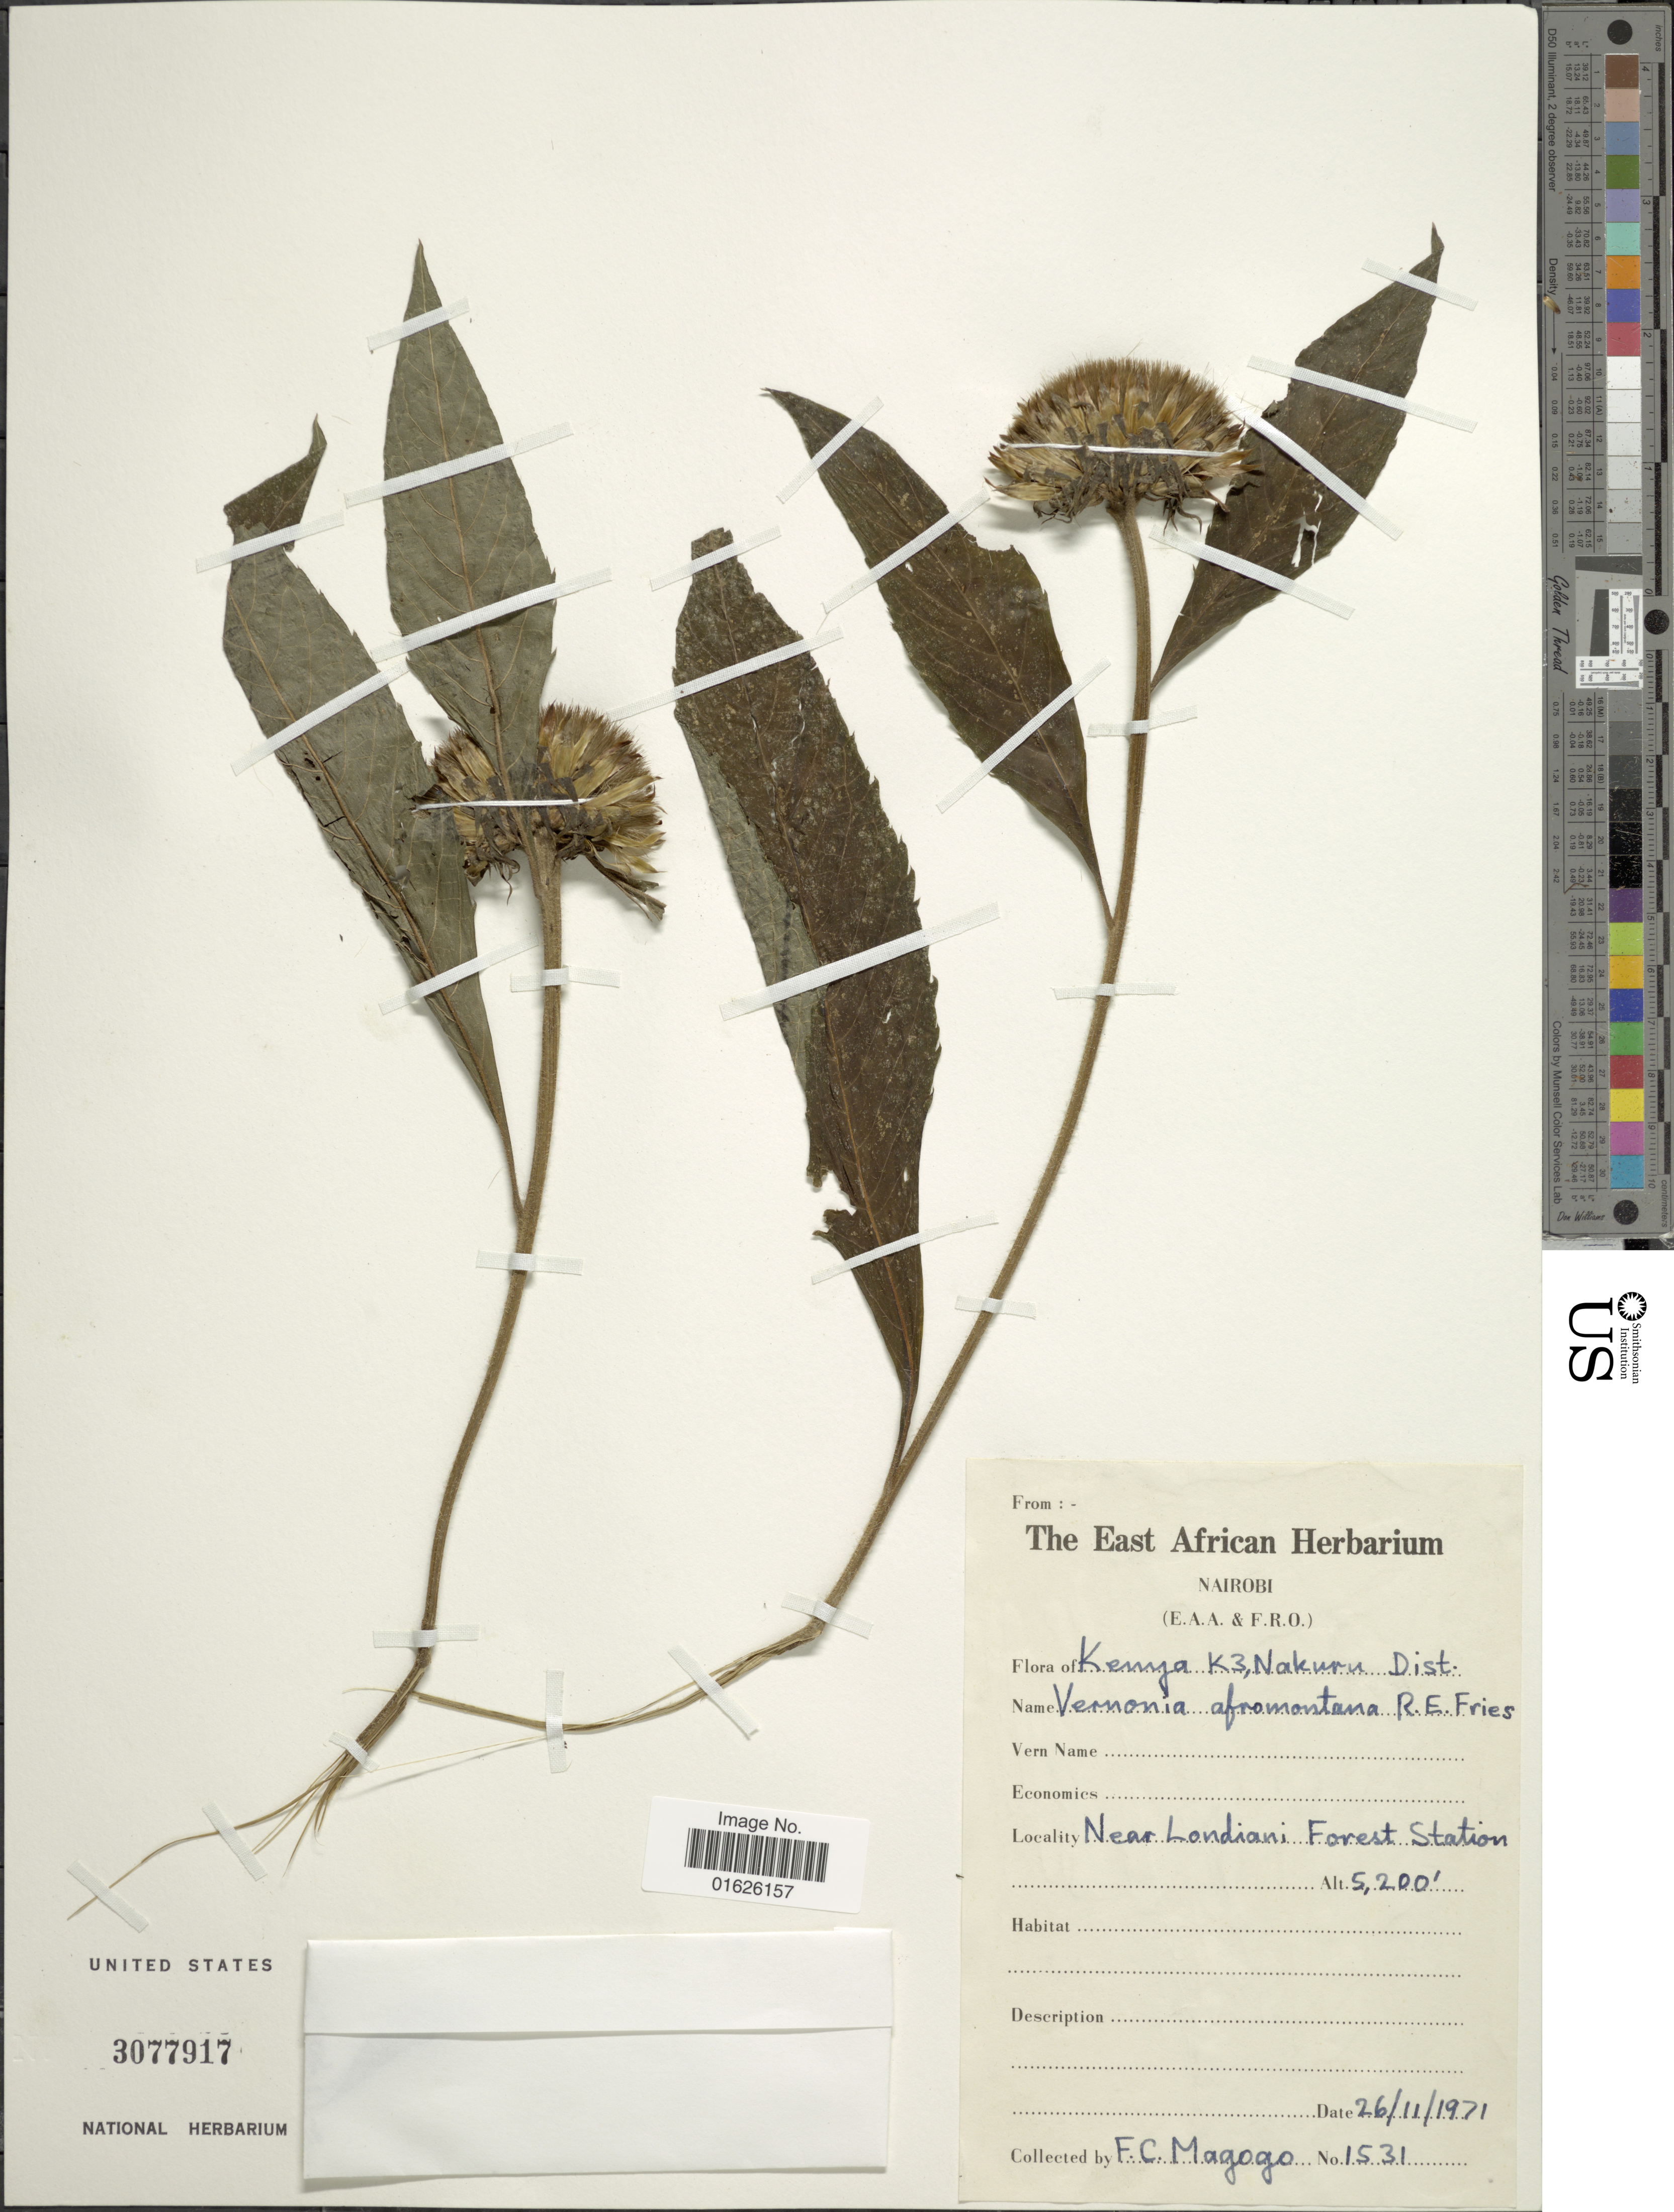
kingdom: Plantae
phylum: Tracheophyta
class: Magnoliopsida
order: Asterales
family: Asteraceae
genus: Centrapalus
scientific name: Centrapalus pauciflorus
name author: (Willd.) H. Rob.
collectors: F. Magogo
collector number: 1531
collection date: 1971-11-26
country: Kenya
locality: Nairobi, Kenya K3, Nakuru dist. near Londiani Forest Station.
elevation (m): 1585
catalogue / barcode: US 3077917